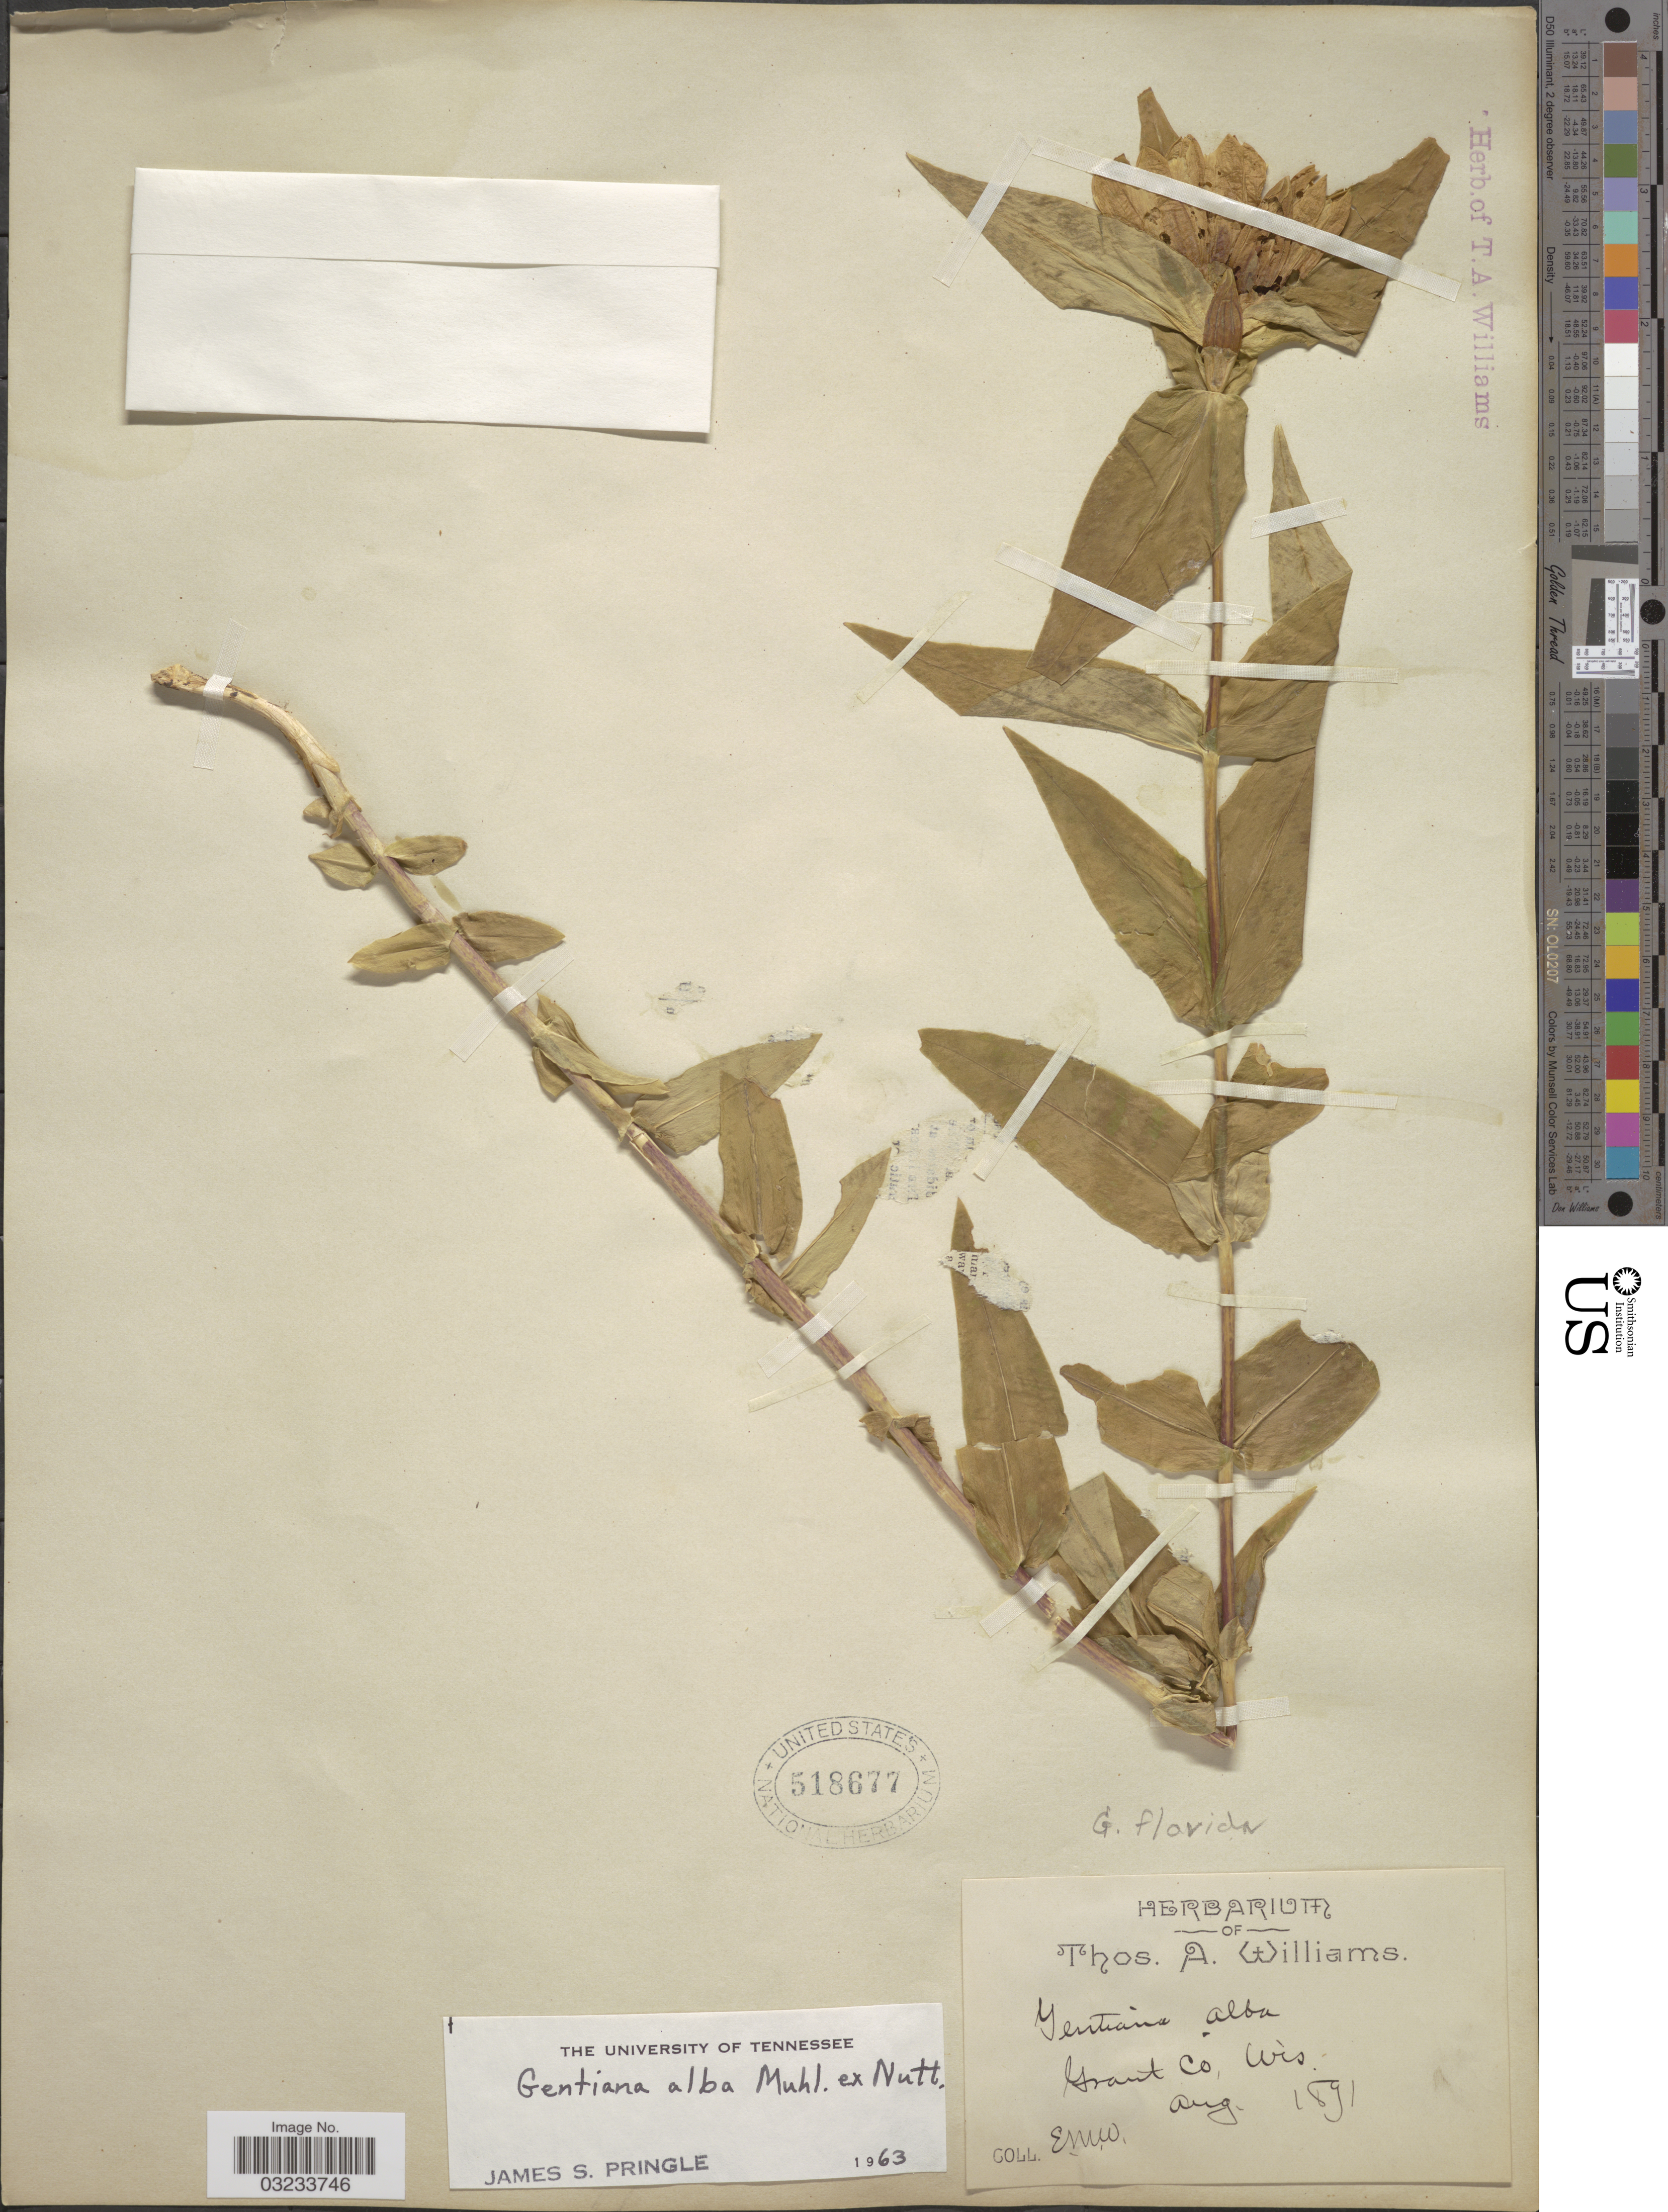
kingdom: Plantae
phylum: Tracheophyta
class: Magnoliopsida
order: Gentianales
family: Gentianaceae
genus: Gentiana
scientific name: Gentiana alba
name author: Muhl. ex J. McNab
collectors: E. M. W.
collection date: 1891-08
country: United States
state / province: Wisconsin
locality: Grant Co.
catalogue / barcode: US 518677